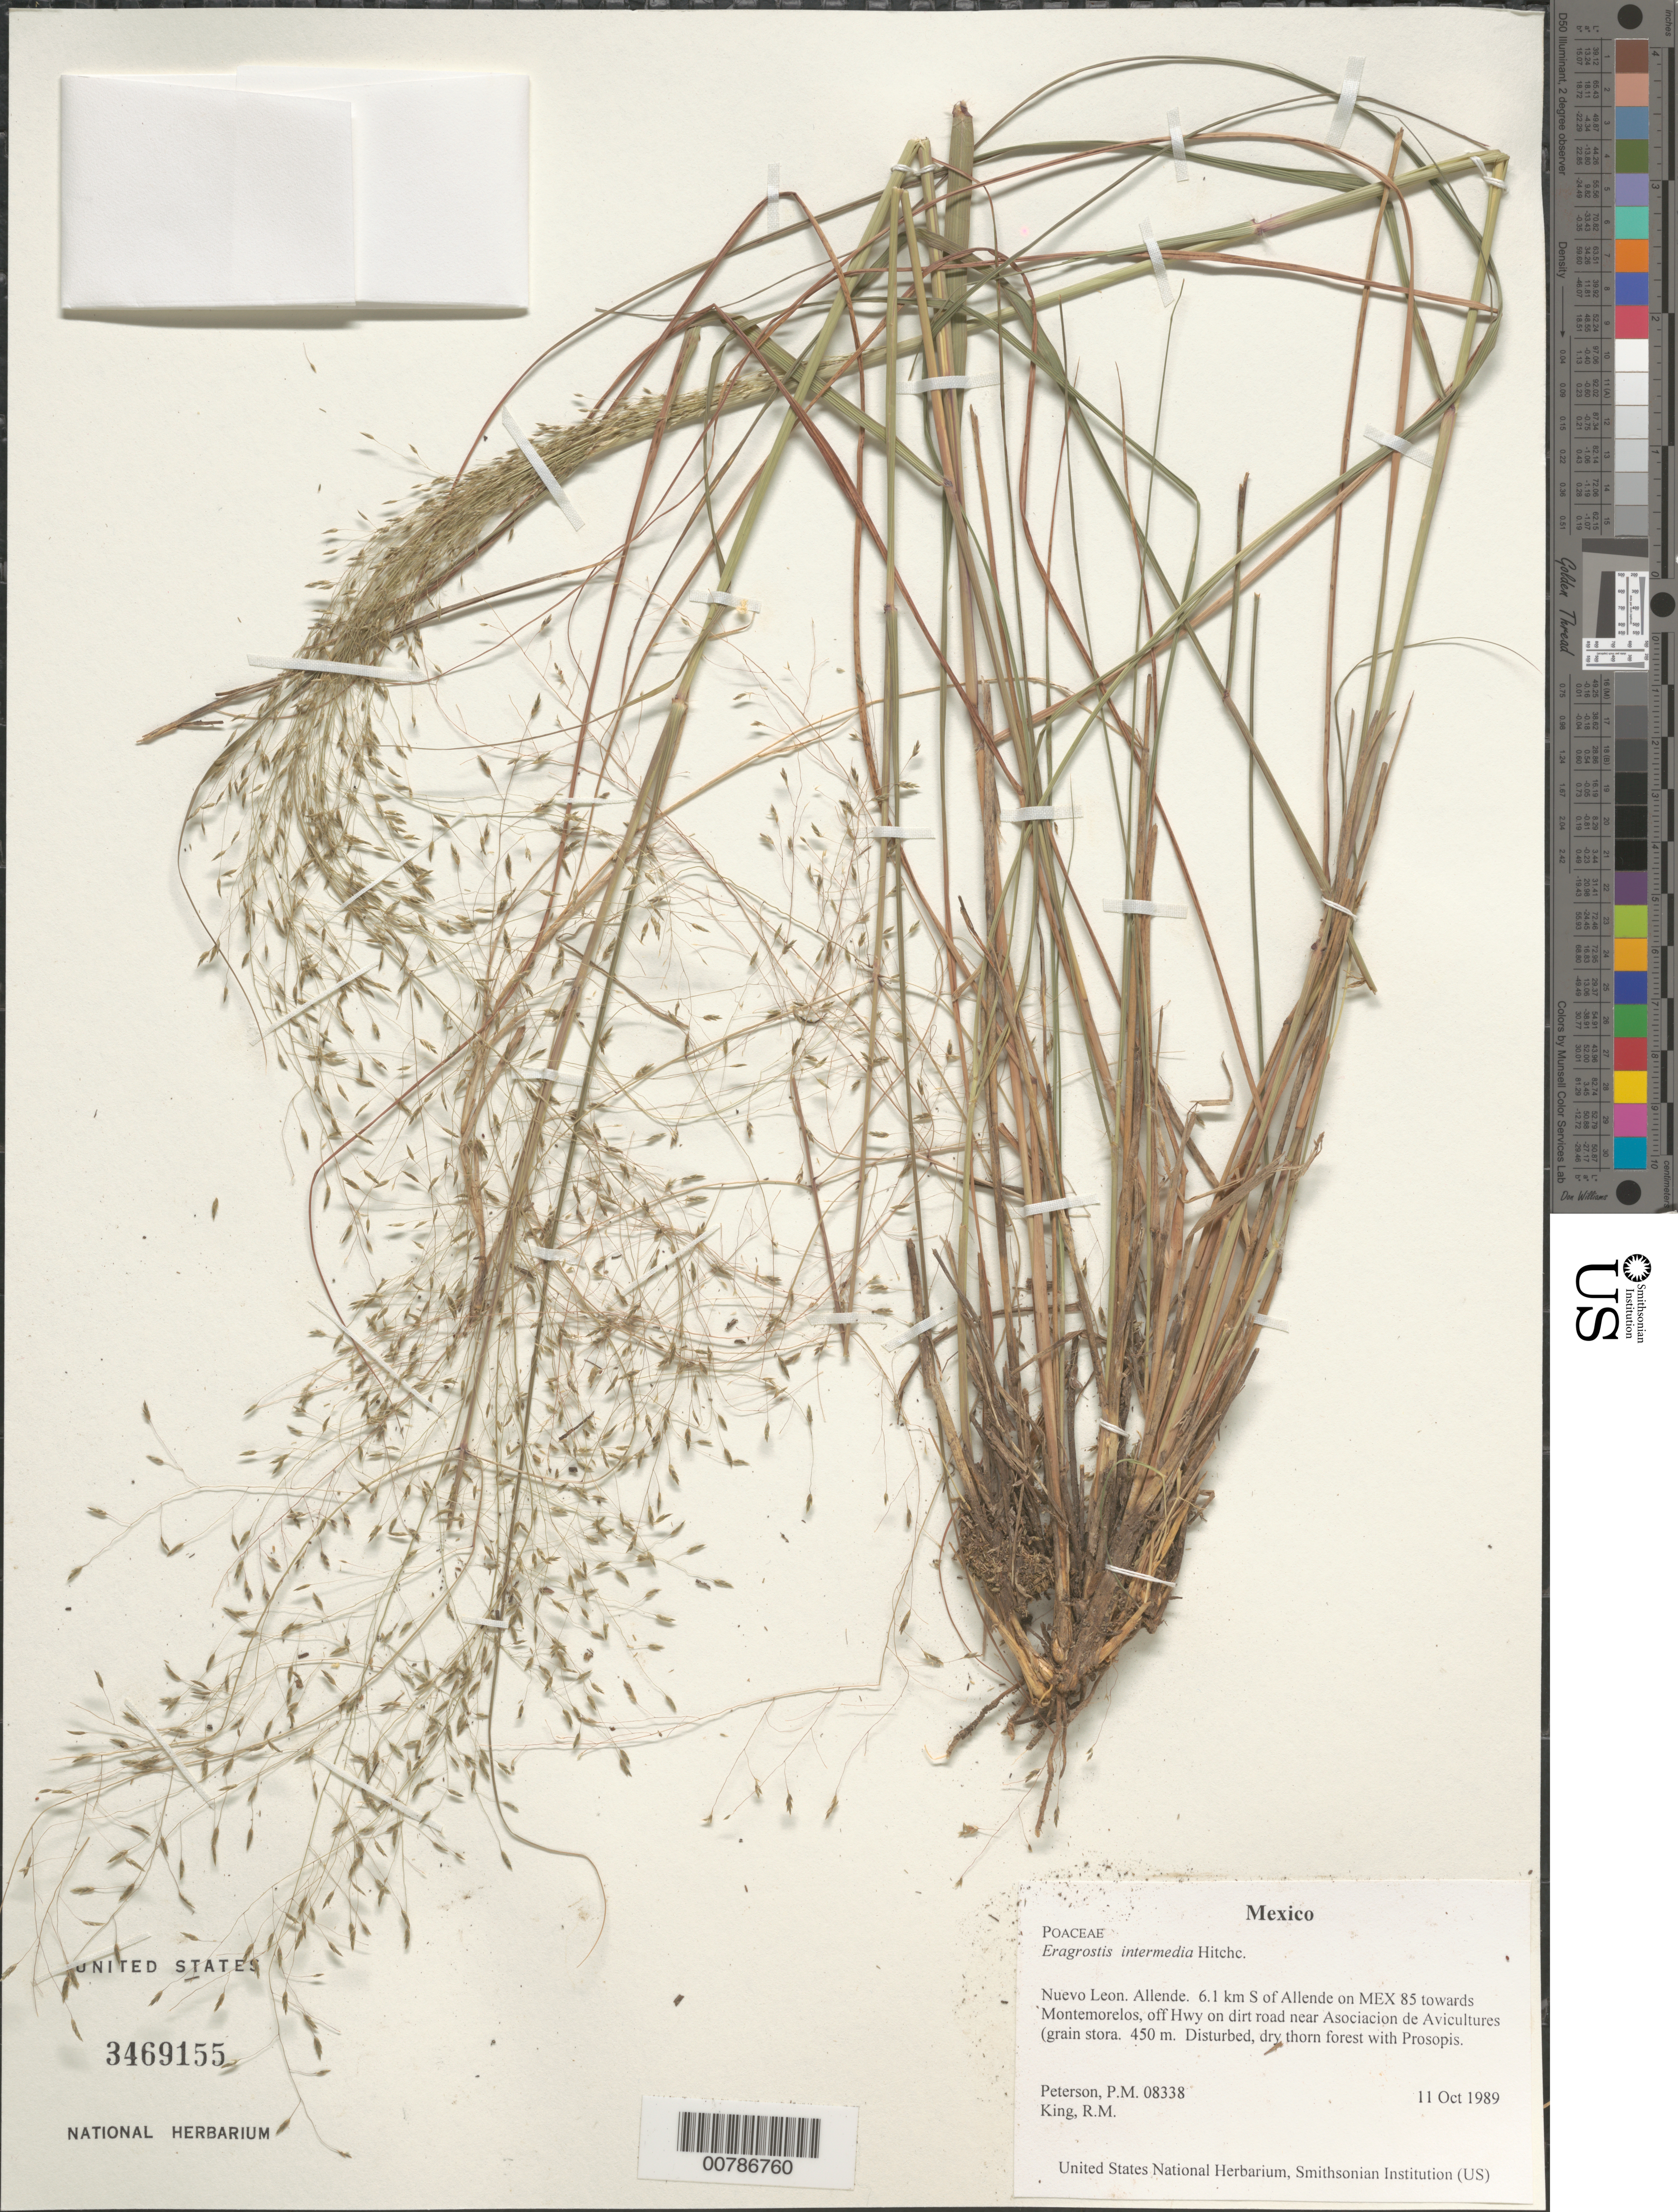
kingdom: Plantae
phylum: Tracheophyta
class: Liliopsida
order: Poales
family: Poaceae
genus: Eragrostis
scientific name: Eragrostis intermedia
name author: Hitchc.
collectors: P. M. Peterson & R. M. King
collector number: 08338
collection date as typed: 11 Oct 1989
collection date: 1989-10-11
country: Mexico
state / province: Nuevo León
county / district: Allende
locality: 6.1 km S of Allende on MEX 85 towards Montemorelos, off Hwy on dirt road near Asociacion de Avicultures (grain storage).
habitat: Disturbed, dry thorn forest with Prosopis.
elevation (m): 450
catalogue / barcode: US 3469155